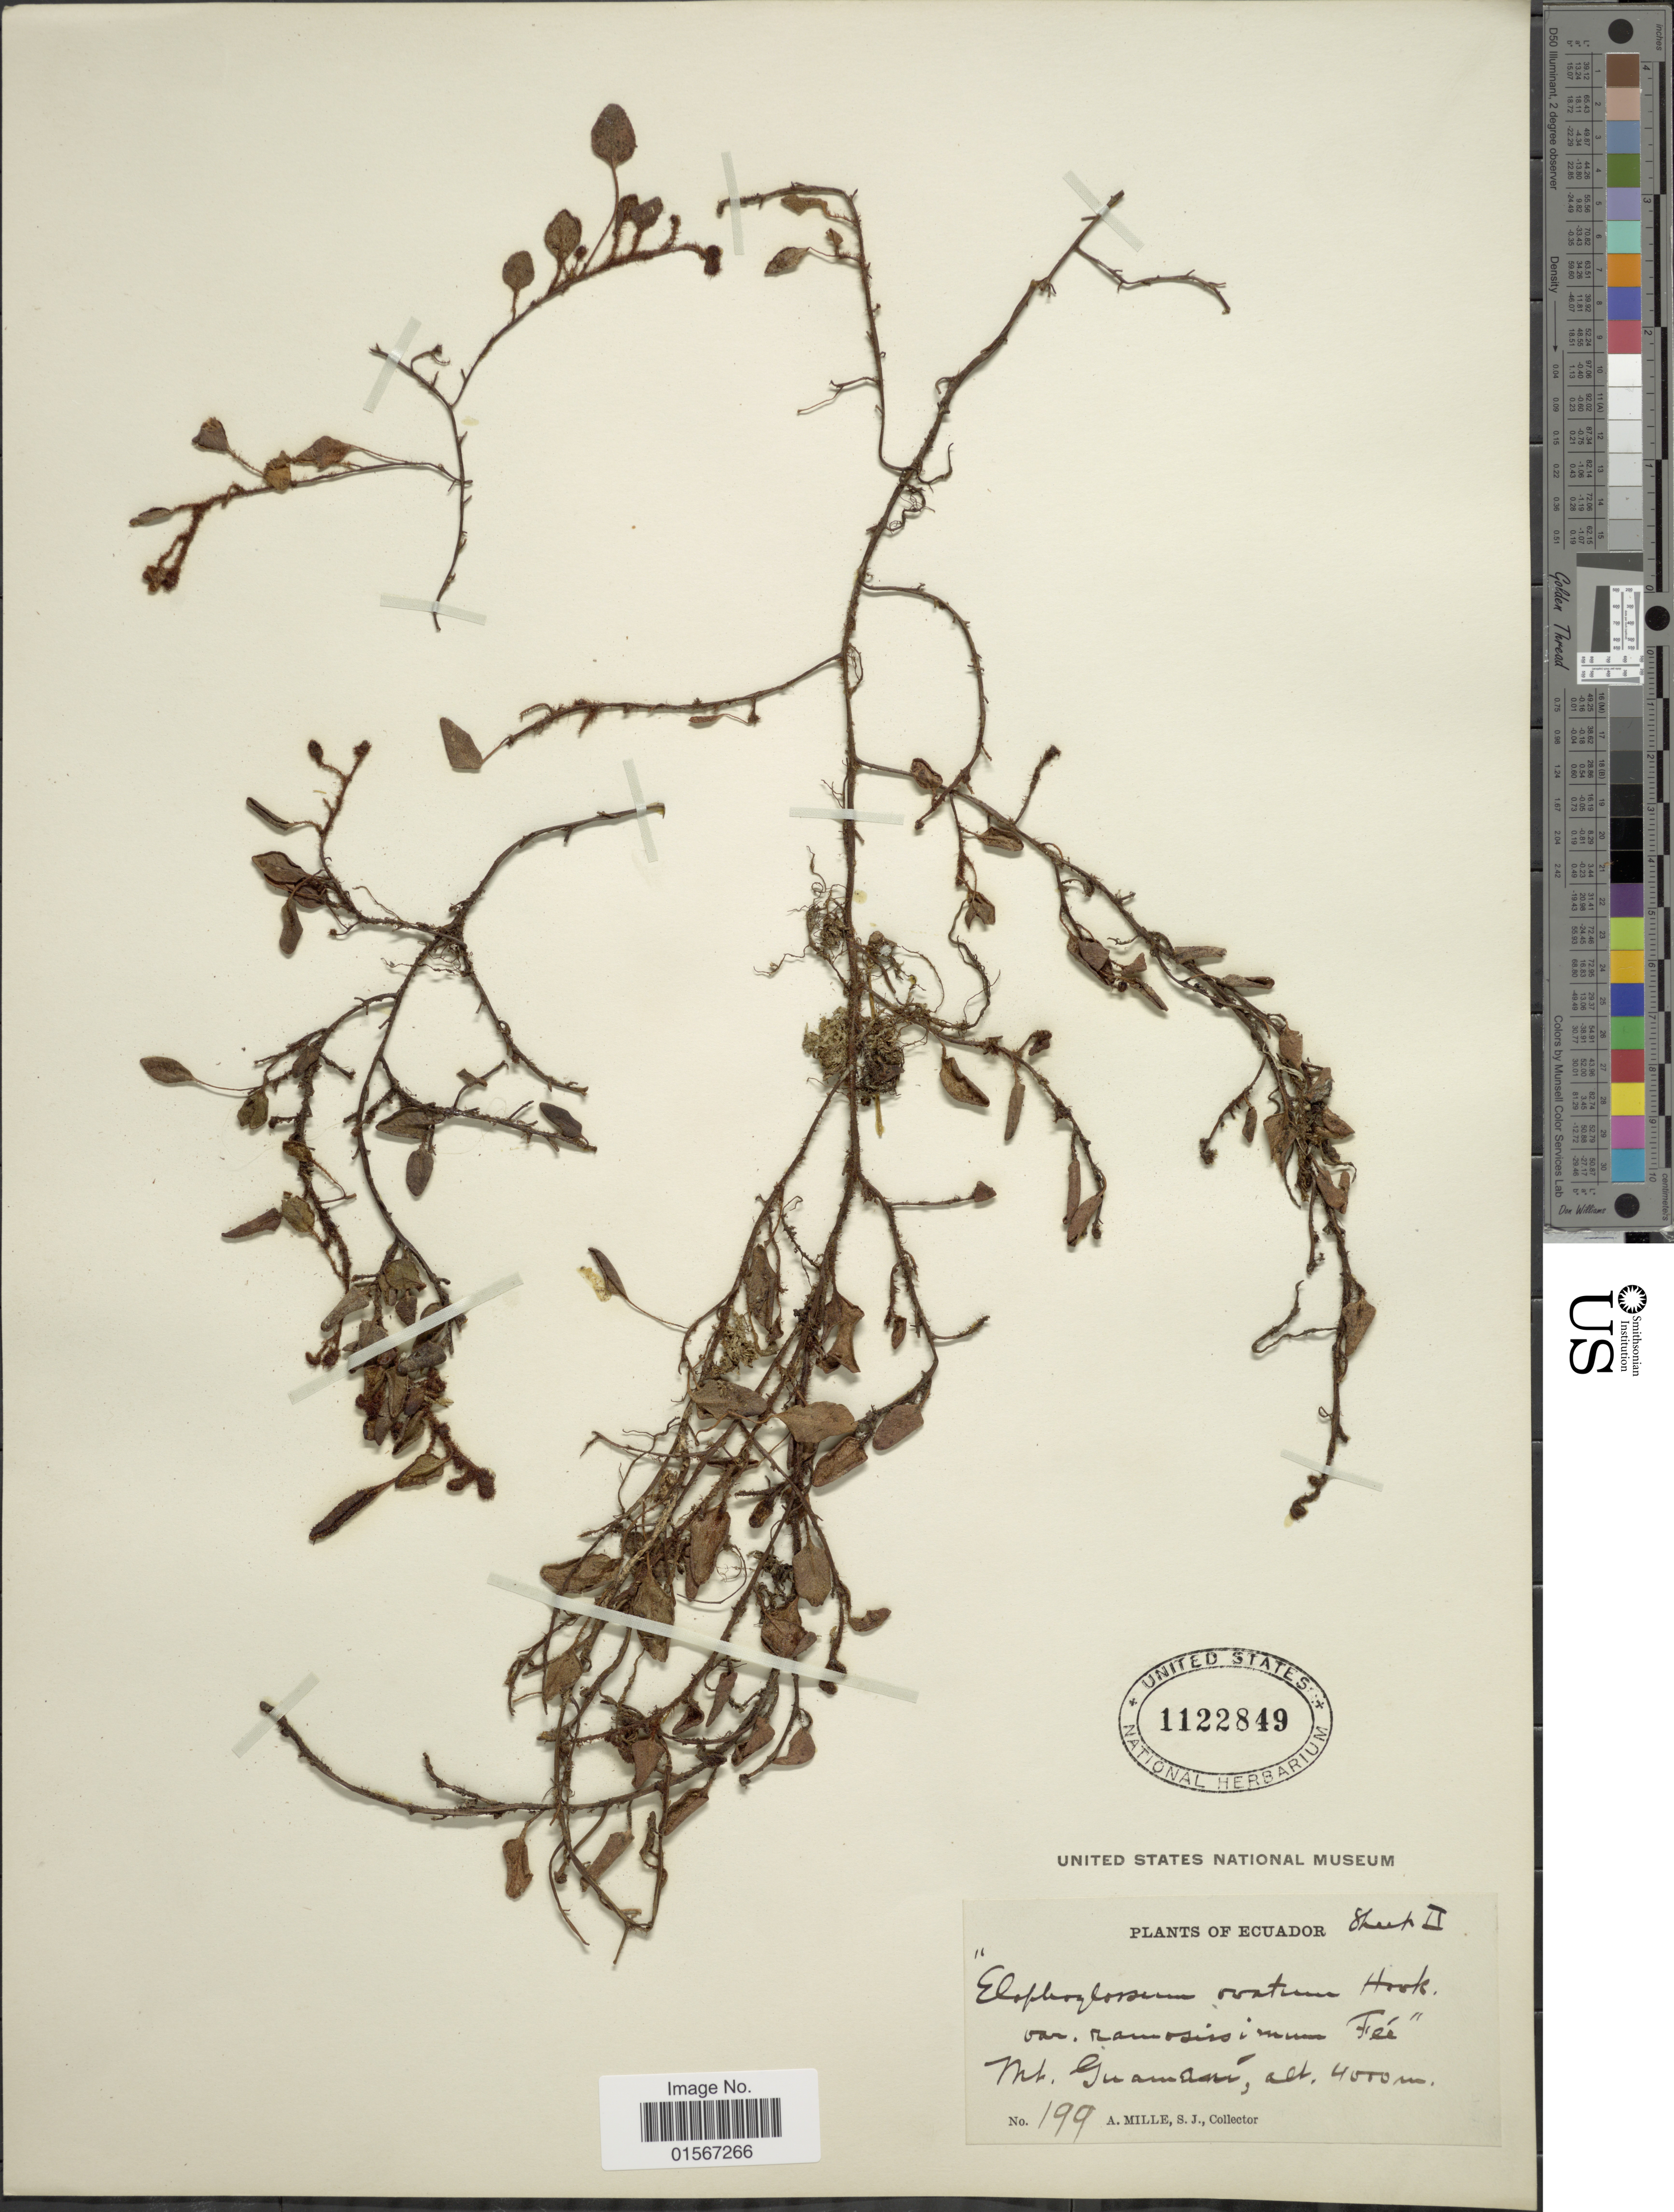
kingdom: Plantae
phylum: Tracheophyta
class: Polypodiopsida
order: Polypodiales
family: Dryopteridaceae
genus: Elaphoglossum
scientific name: Elaphoglossum ovatum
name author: (Hook. & Grev.) T. Moore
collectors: A. Mille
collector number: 199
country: Ecuador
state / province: Pichincha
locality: Ecuador, Mt. Guamani.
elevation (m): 4000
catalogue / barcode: US 1122849